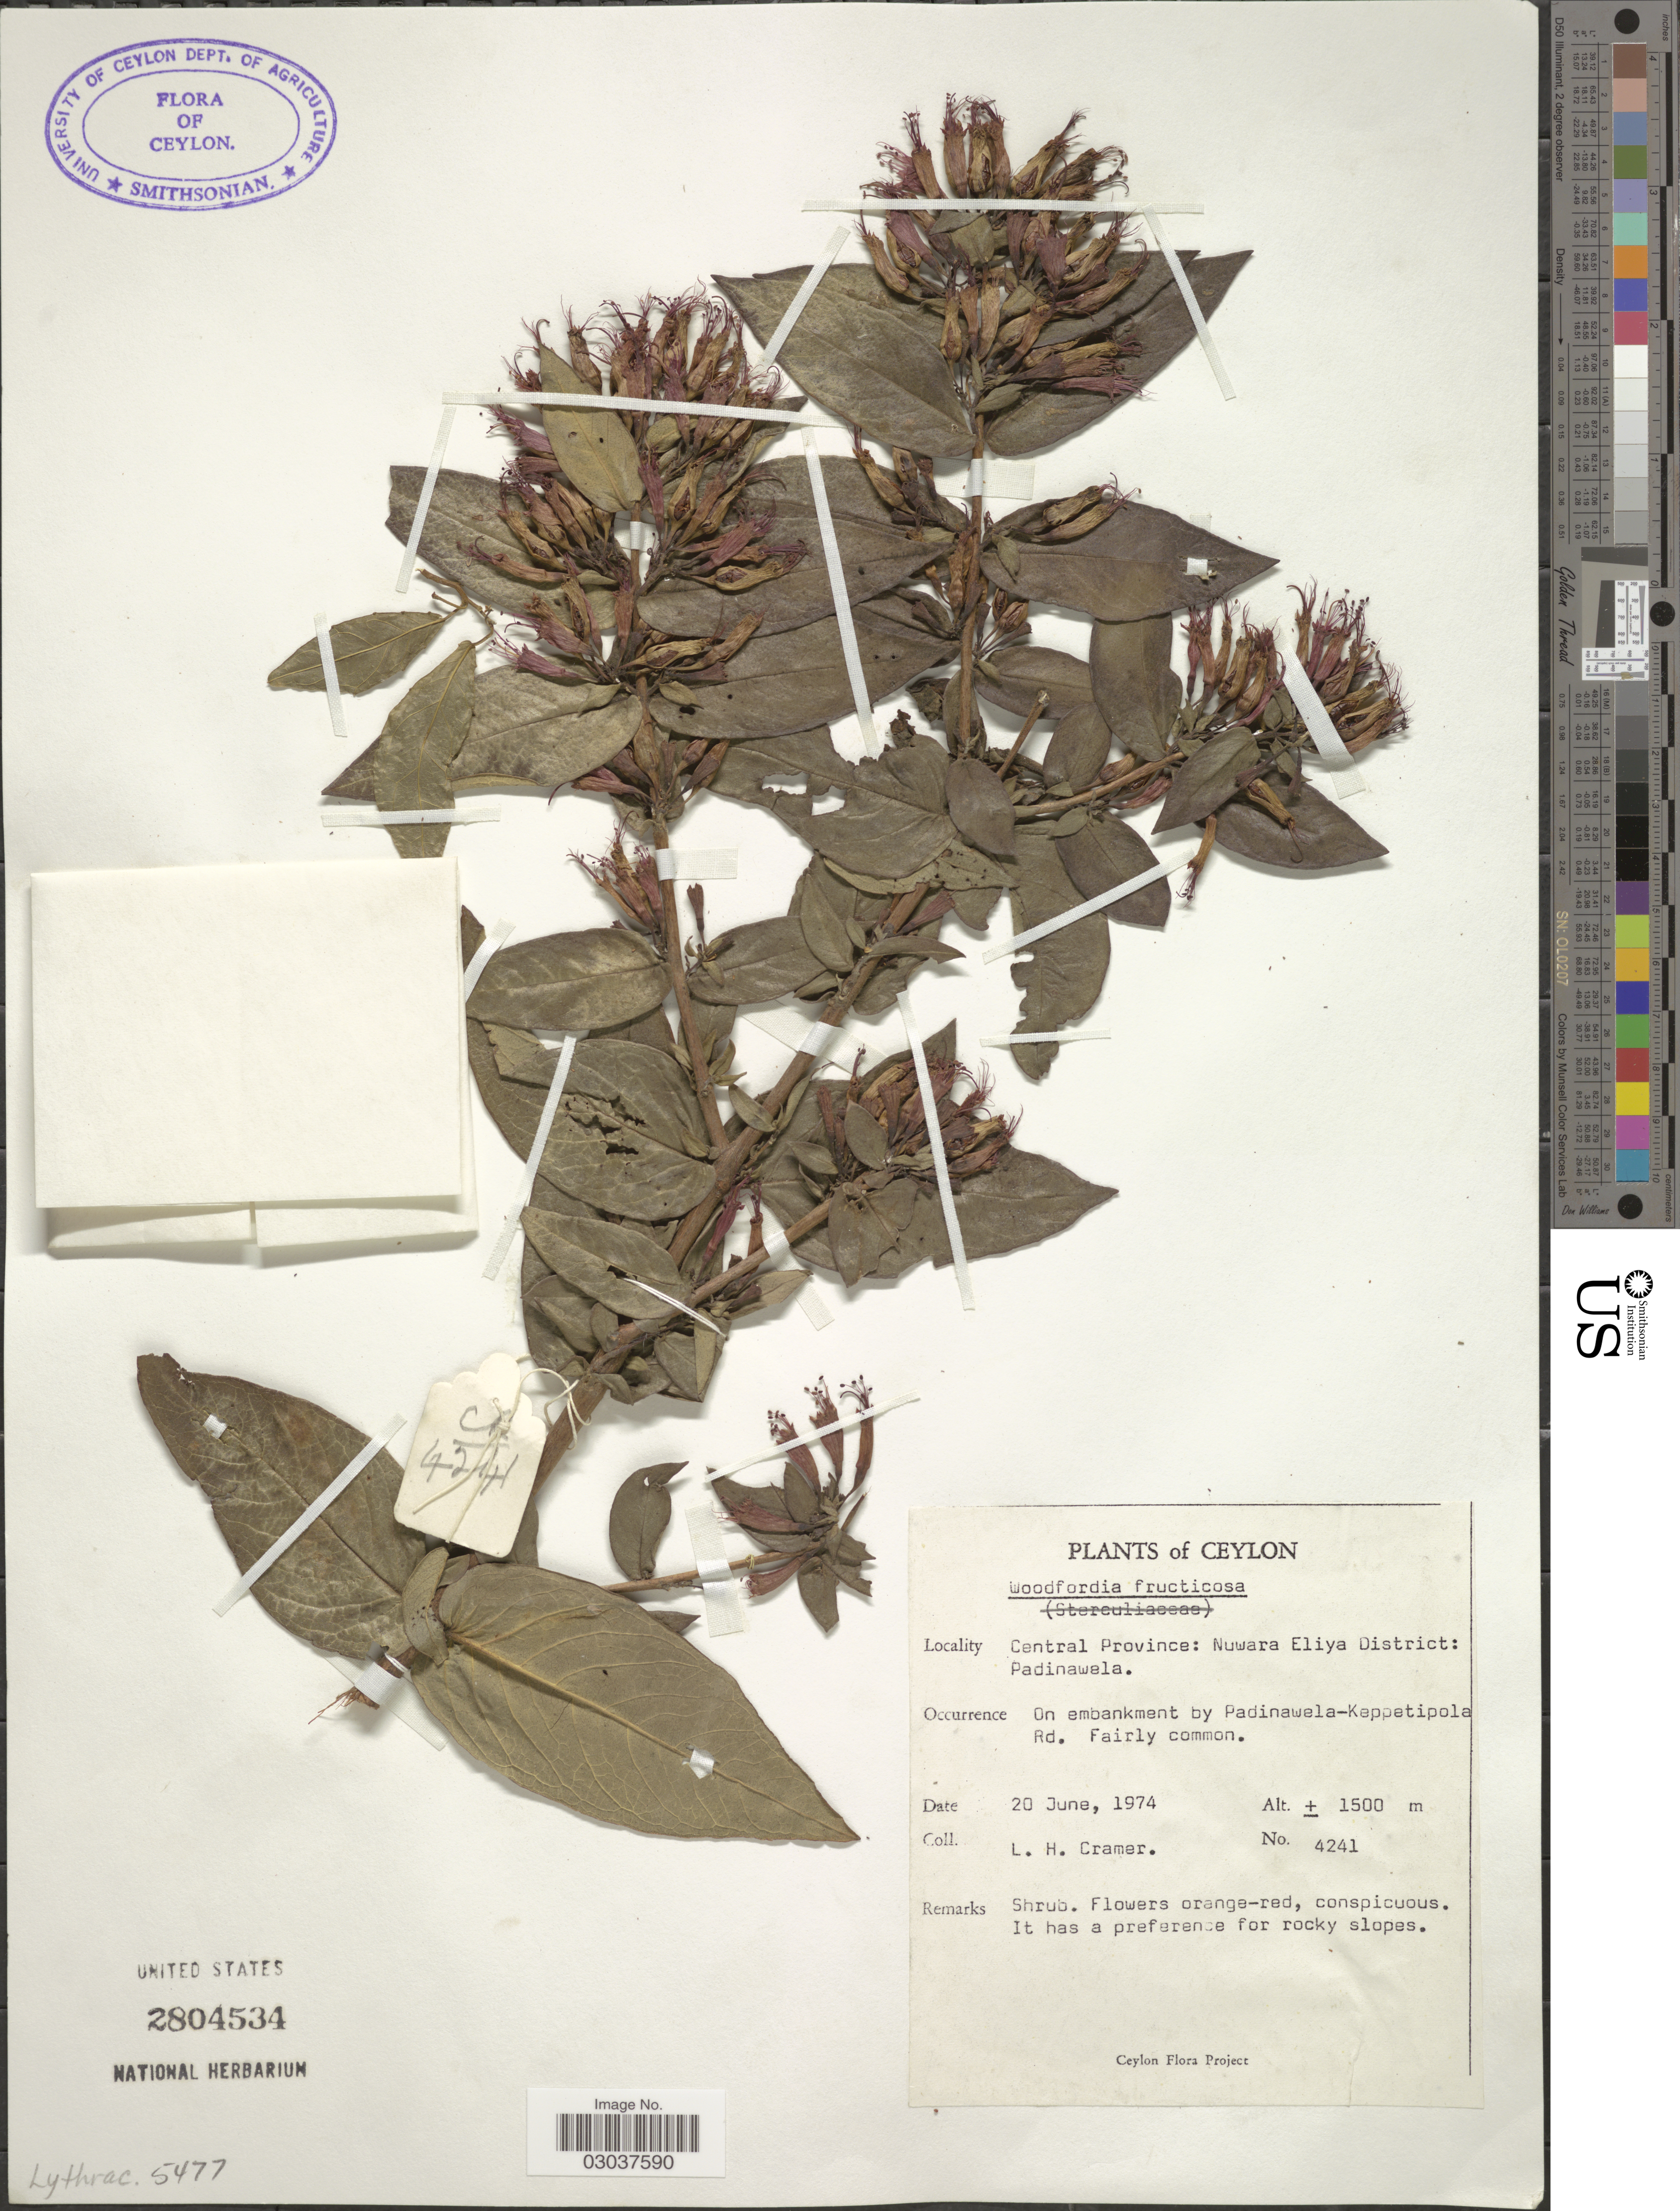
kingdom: Plantae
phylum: Tracheophyta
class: Magnoliopsida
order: Myrtales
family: Lythraceae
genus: Woodfordia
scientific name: Woodfordia fruticosa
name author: (L.) Kurz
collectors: L. H. Cramer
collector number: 4241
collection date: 1974-06-20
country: Sri Lanka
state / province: Central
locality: Ceylon. Central Province: Nuwara Eliya District: Padinawela. On embankment by Padinawala-Keppetipola Rd.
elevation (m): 1500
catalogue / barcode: US 2804534